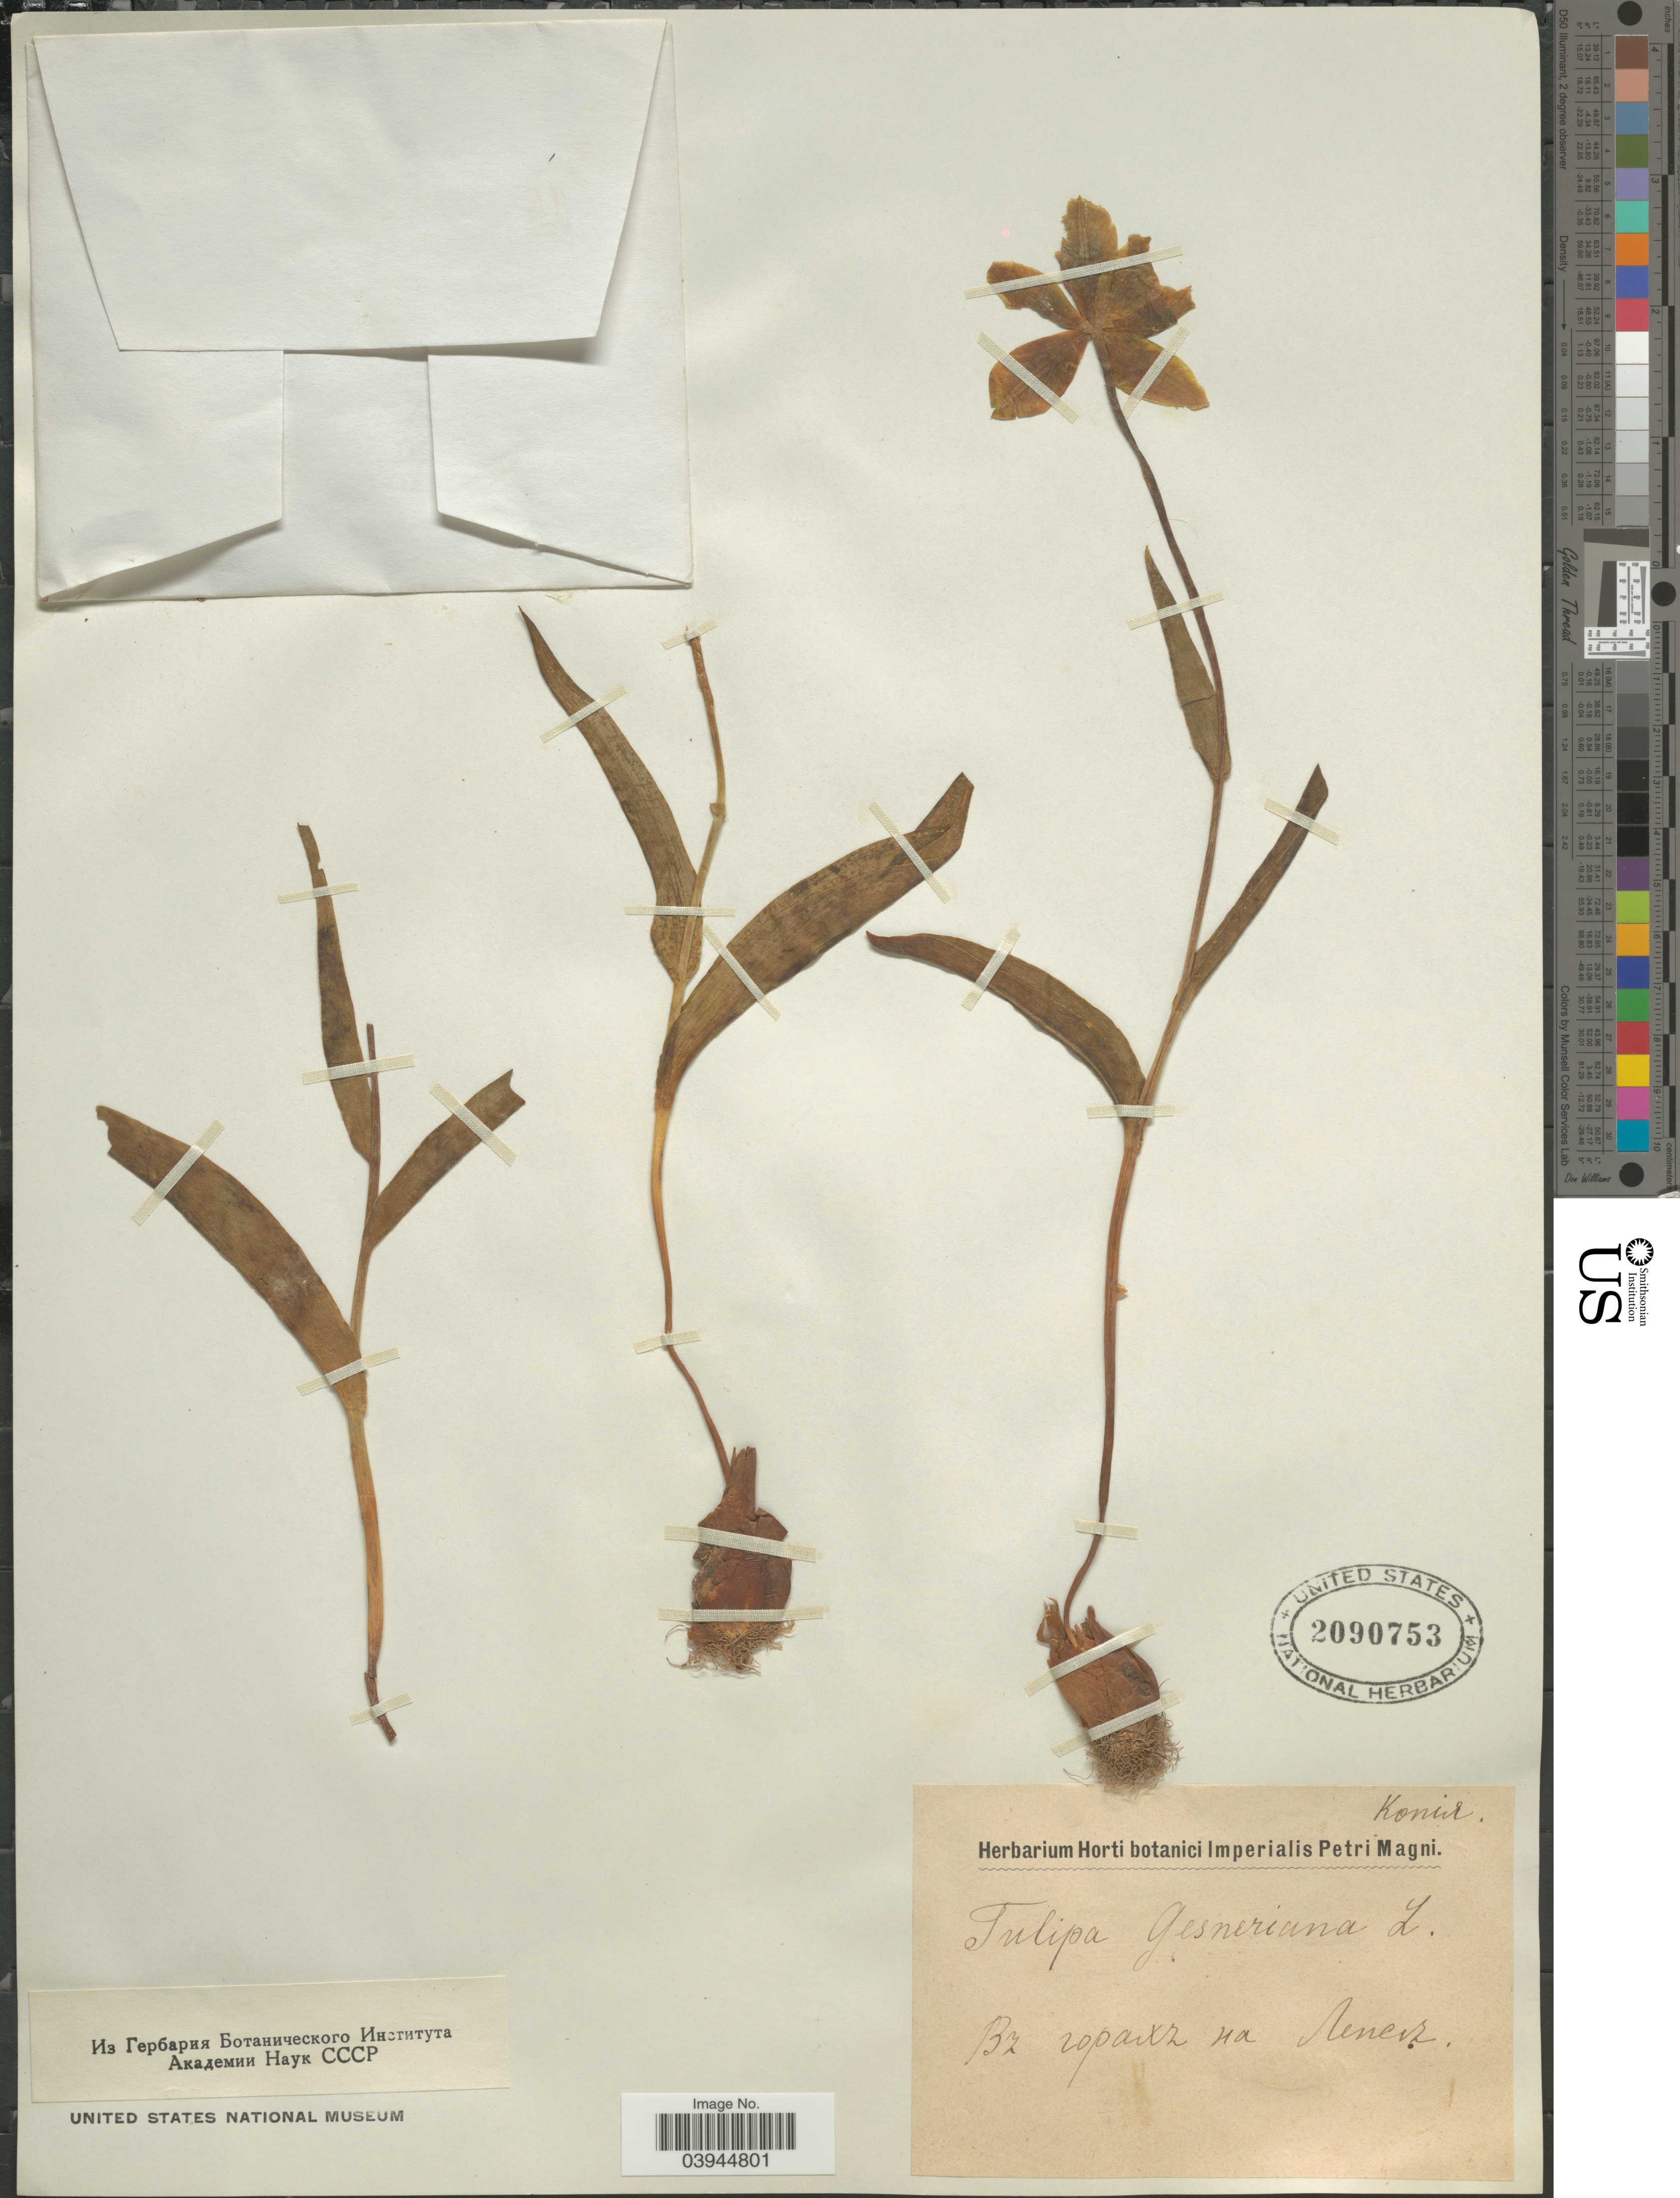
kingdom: Plantae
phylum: Tracheophyta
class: Liliopsida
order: Liliales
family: Liliaceae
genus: Tulipa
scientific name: Tulipa gesneriana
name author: L.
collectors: Ex herb. Horti Botanici Imperialis Petri Magni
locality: X.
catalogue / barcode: US 2090753